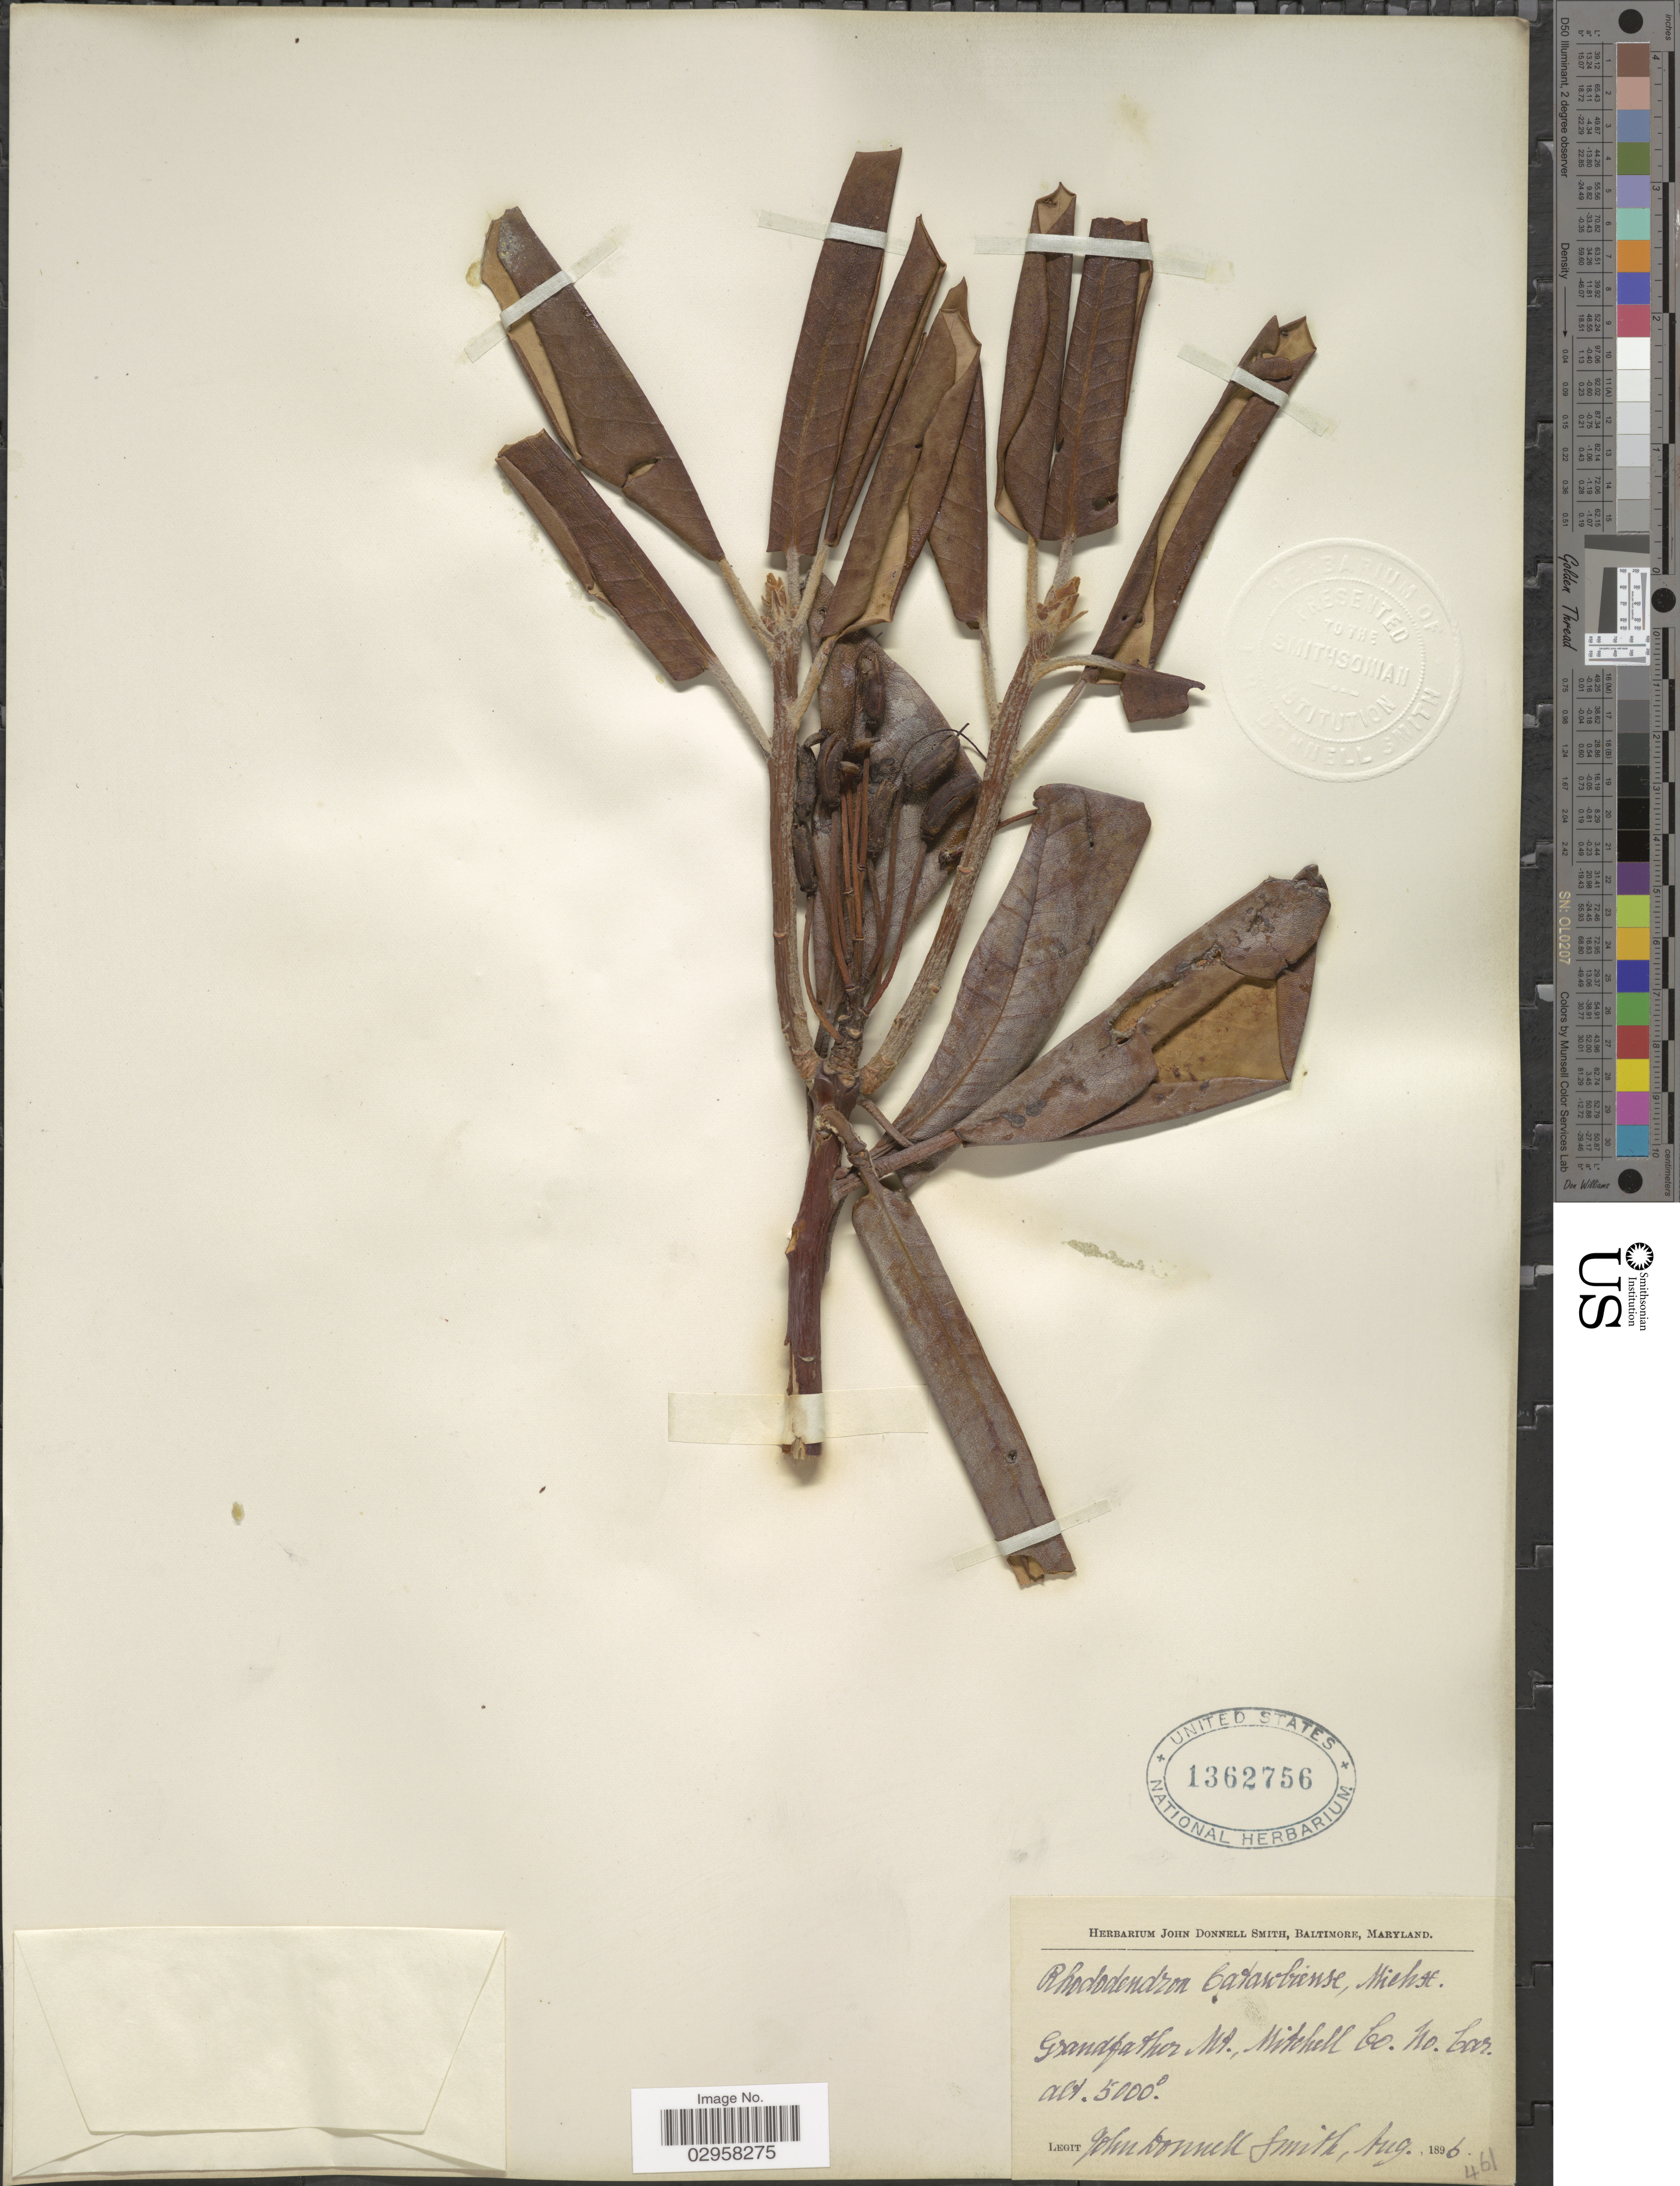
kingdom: Plantae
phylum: Tracheophyta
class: Magnoliopsida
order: Ericales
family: Ericaceae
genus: Rhododendron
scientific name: Rhododendron catawbiense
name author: Michx.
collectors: J. Donnell Smith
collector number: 461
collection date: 1896-08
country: United States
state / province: North Carolina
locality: Grandfather Mt., Mitchell Co. No. Car.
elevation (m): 1524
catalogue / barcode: US 1362756